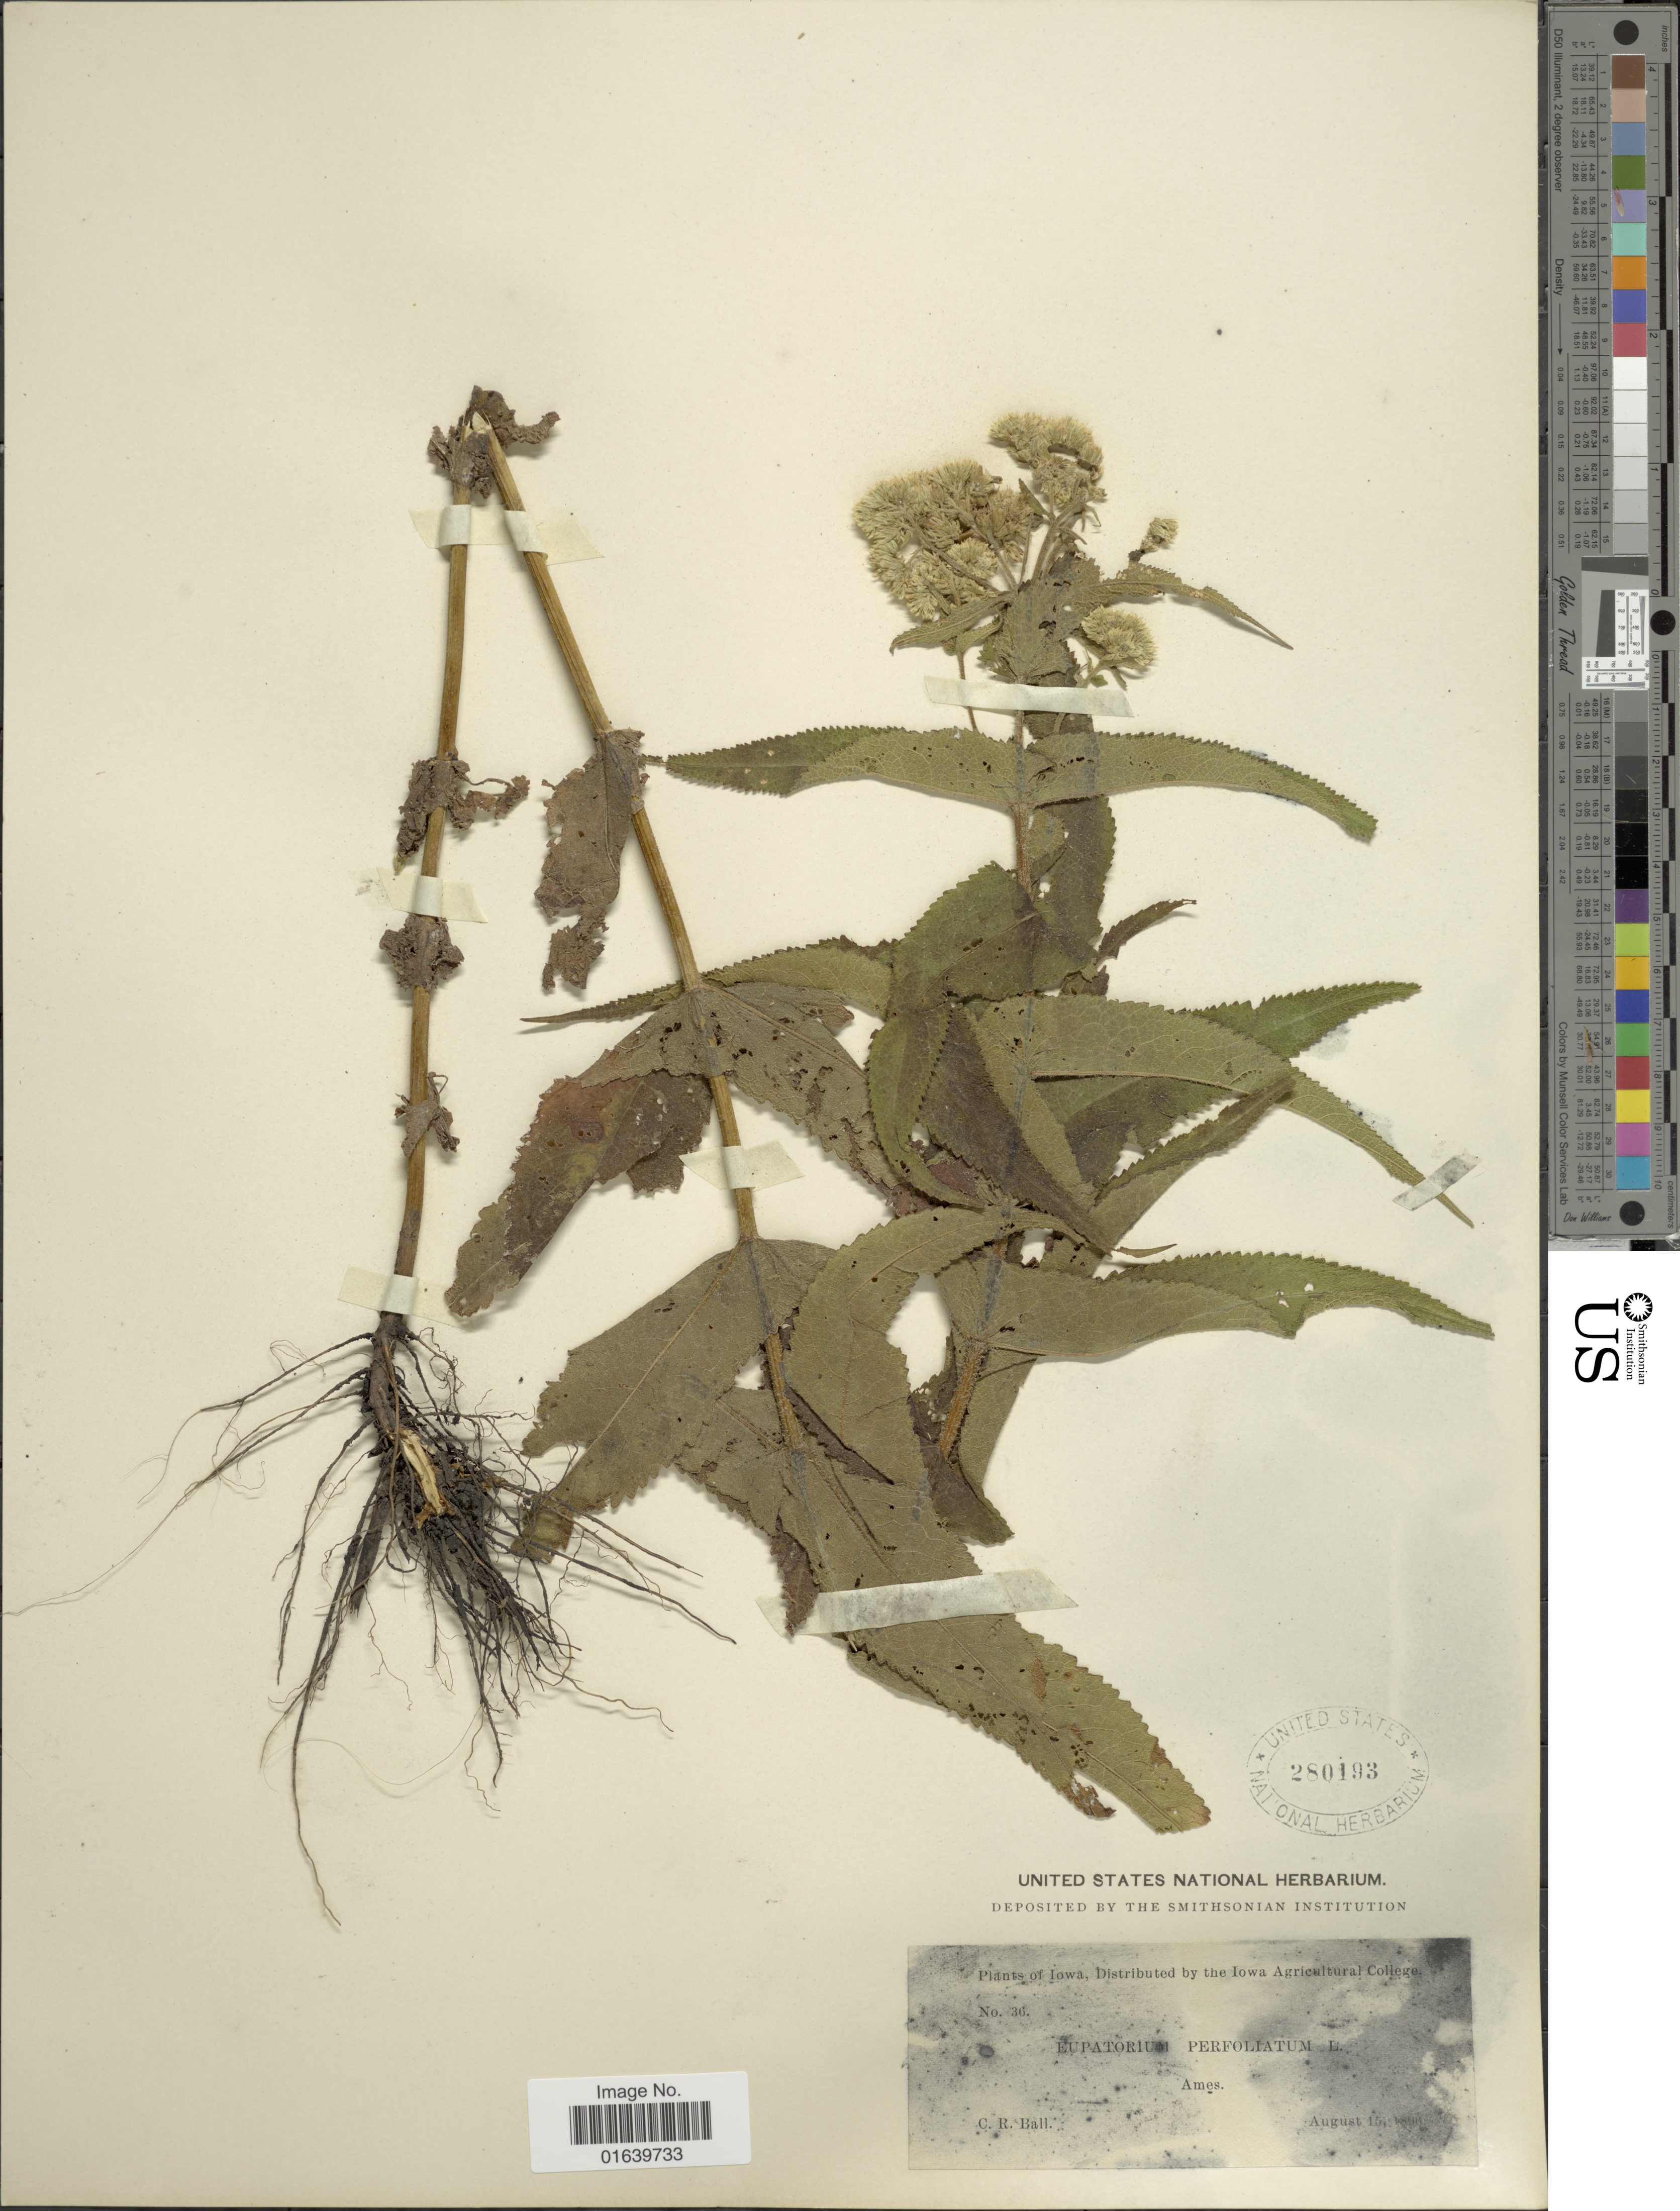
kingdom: Plantae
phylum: Tracheophyta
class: Magnoliopsida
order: Asterales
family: Asteraceae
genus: Eupatorium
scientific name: Eupatorium perfoliatum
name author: L.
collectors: C. R. Ball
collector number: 36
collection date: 1896-08-15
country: United States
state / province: Iowa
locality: Ames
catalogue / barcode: US 280193